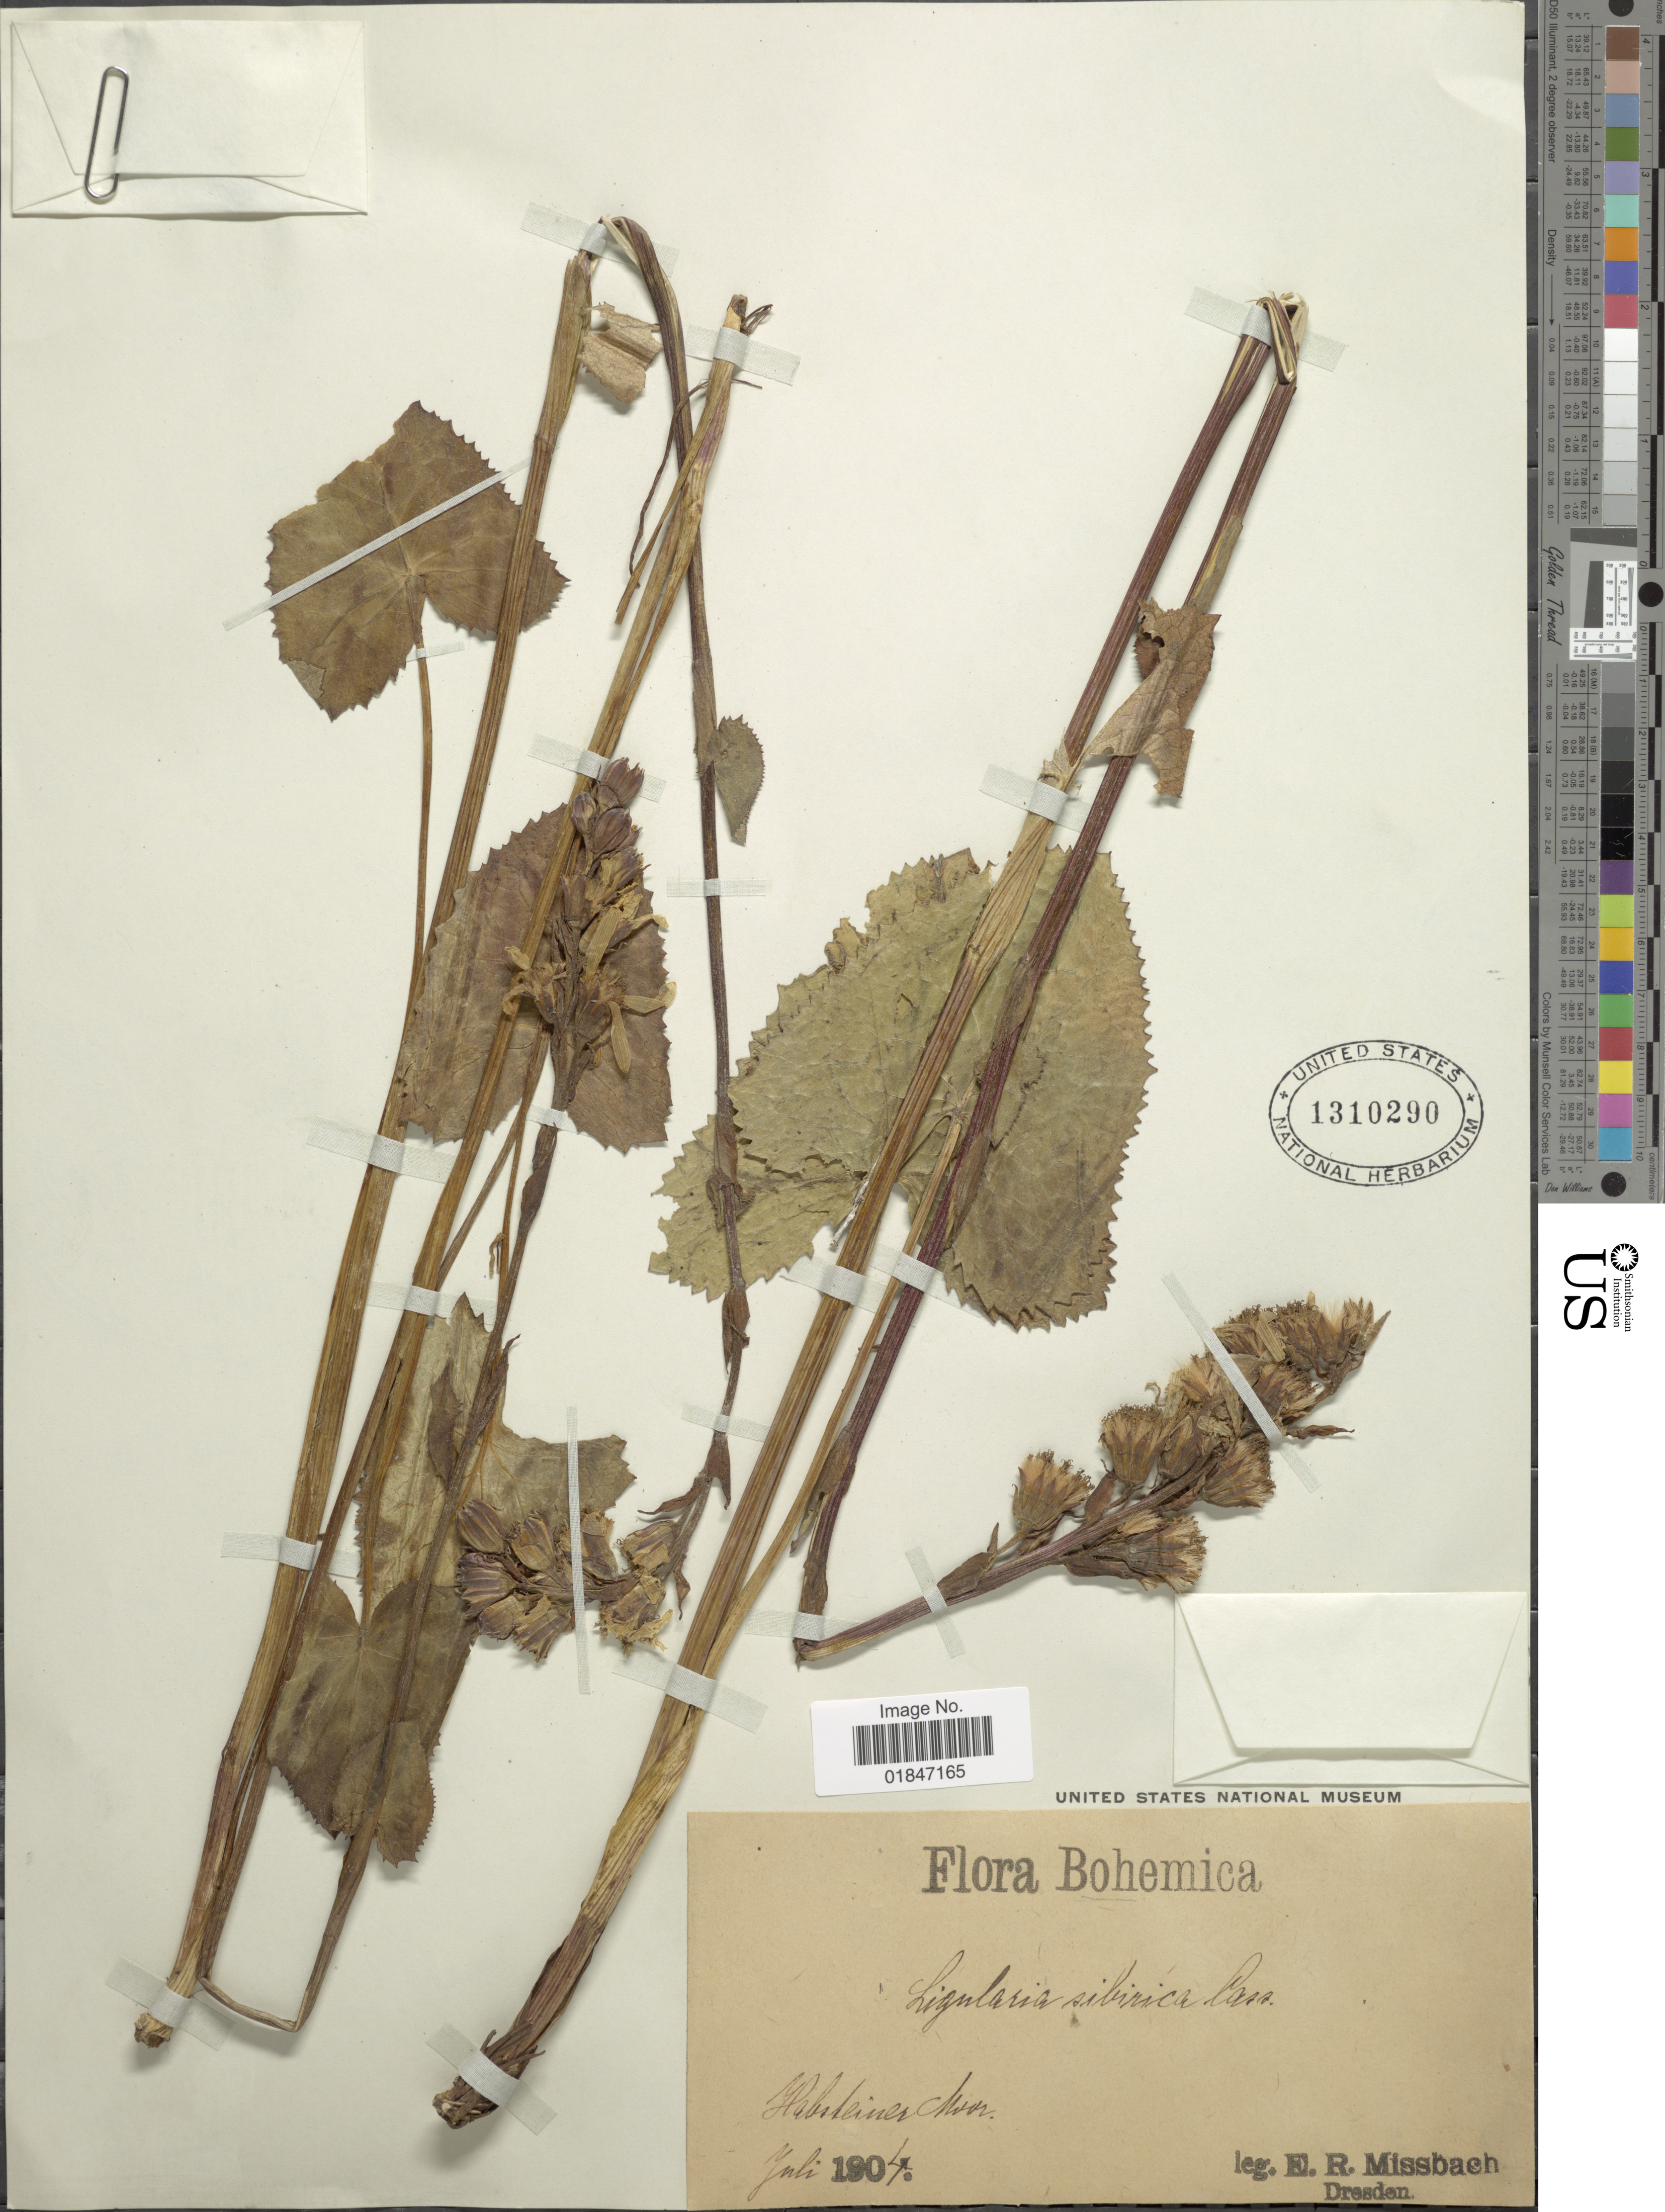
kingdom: Plantae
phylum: Tracheophyta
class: Magnoliopsida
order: Asterales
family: Asteraceae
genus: Ligularia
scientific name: Ligularia sibirica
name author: (L.) Cass.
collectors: E. Missbach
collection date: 1904-07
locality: Bohemica. H [illegible text]steinerchsen [interpreted]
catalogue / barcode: US 1310290